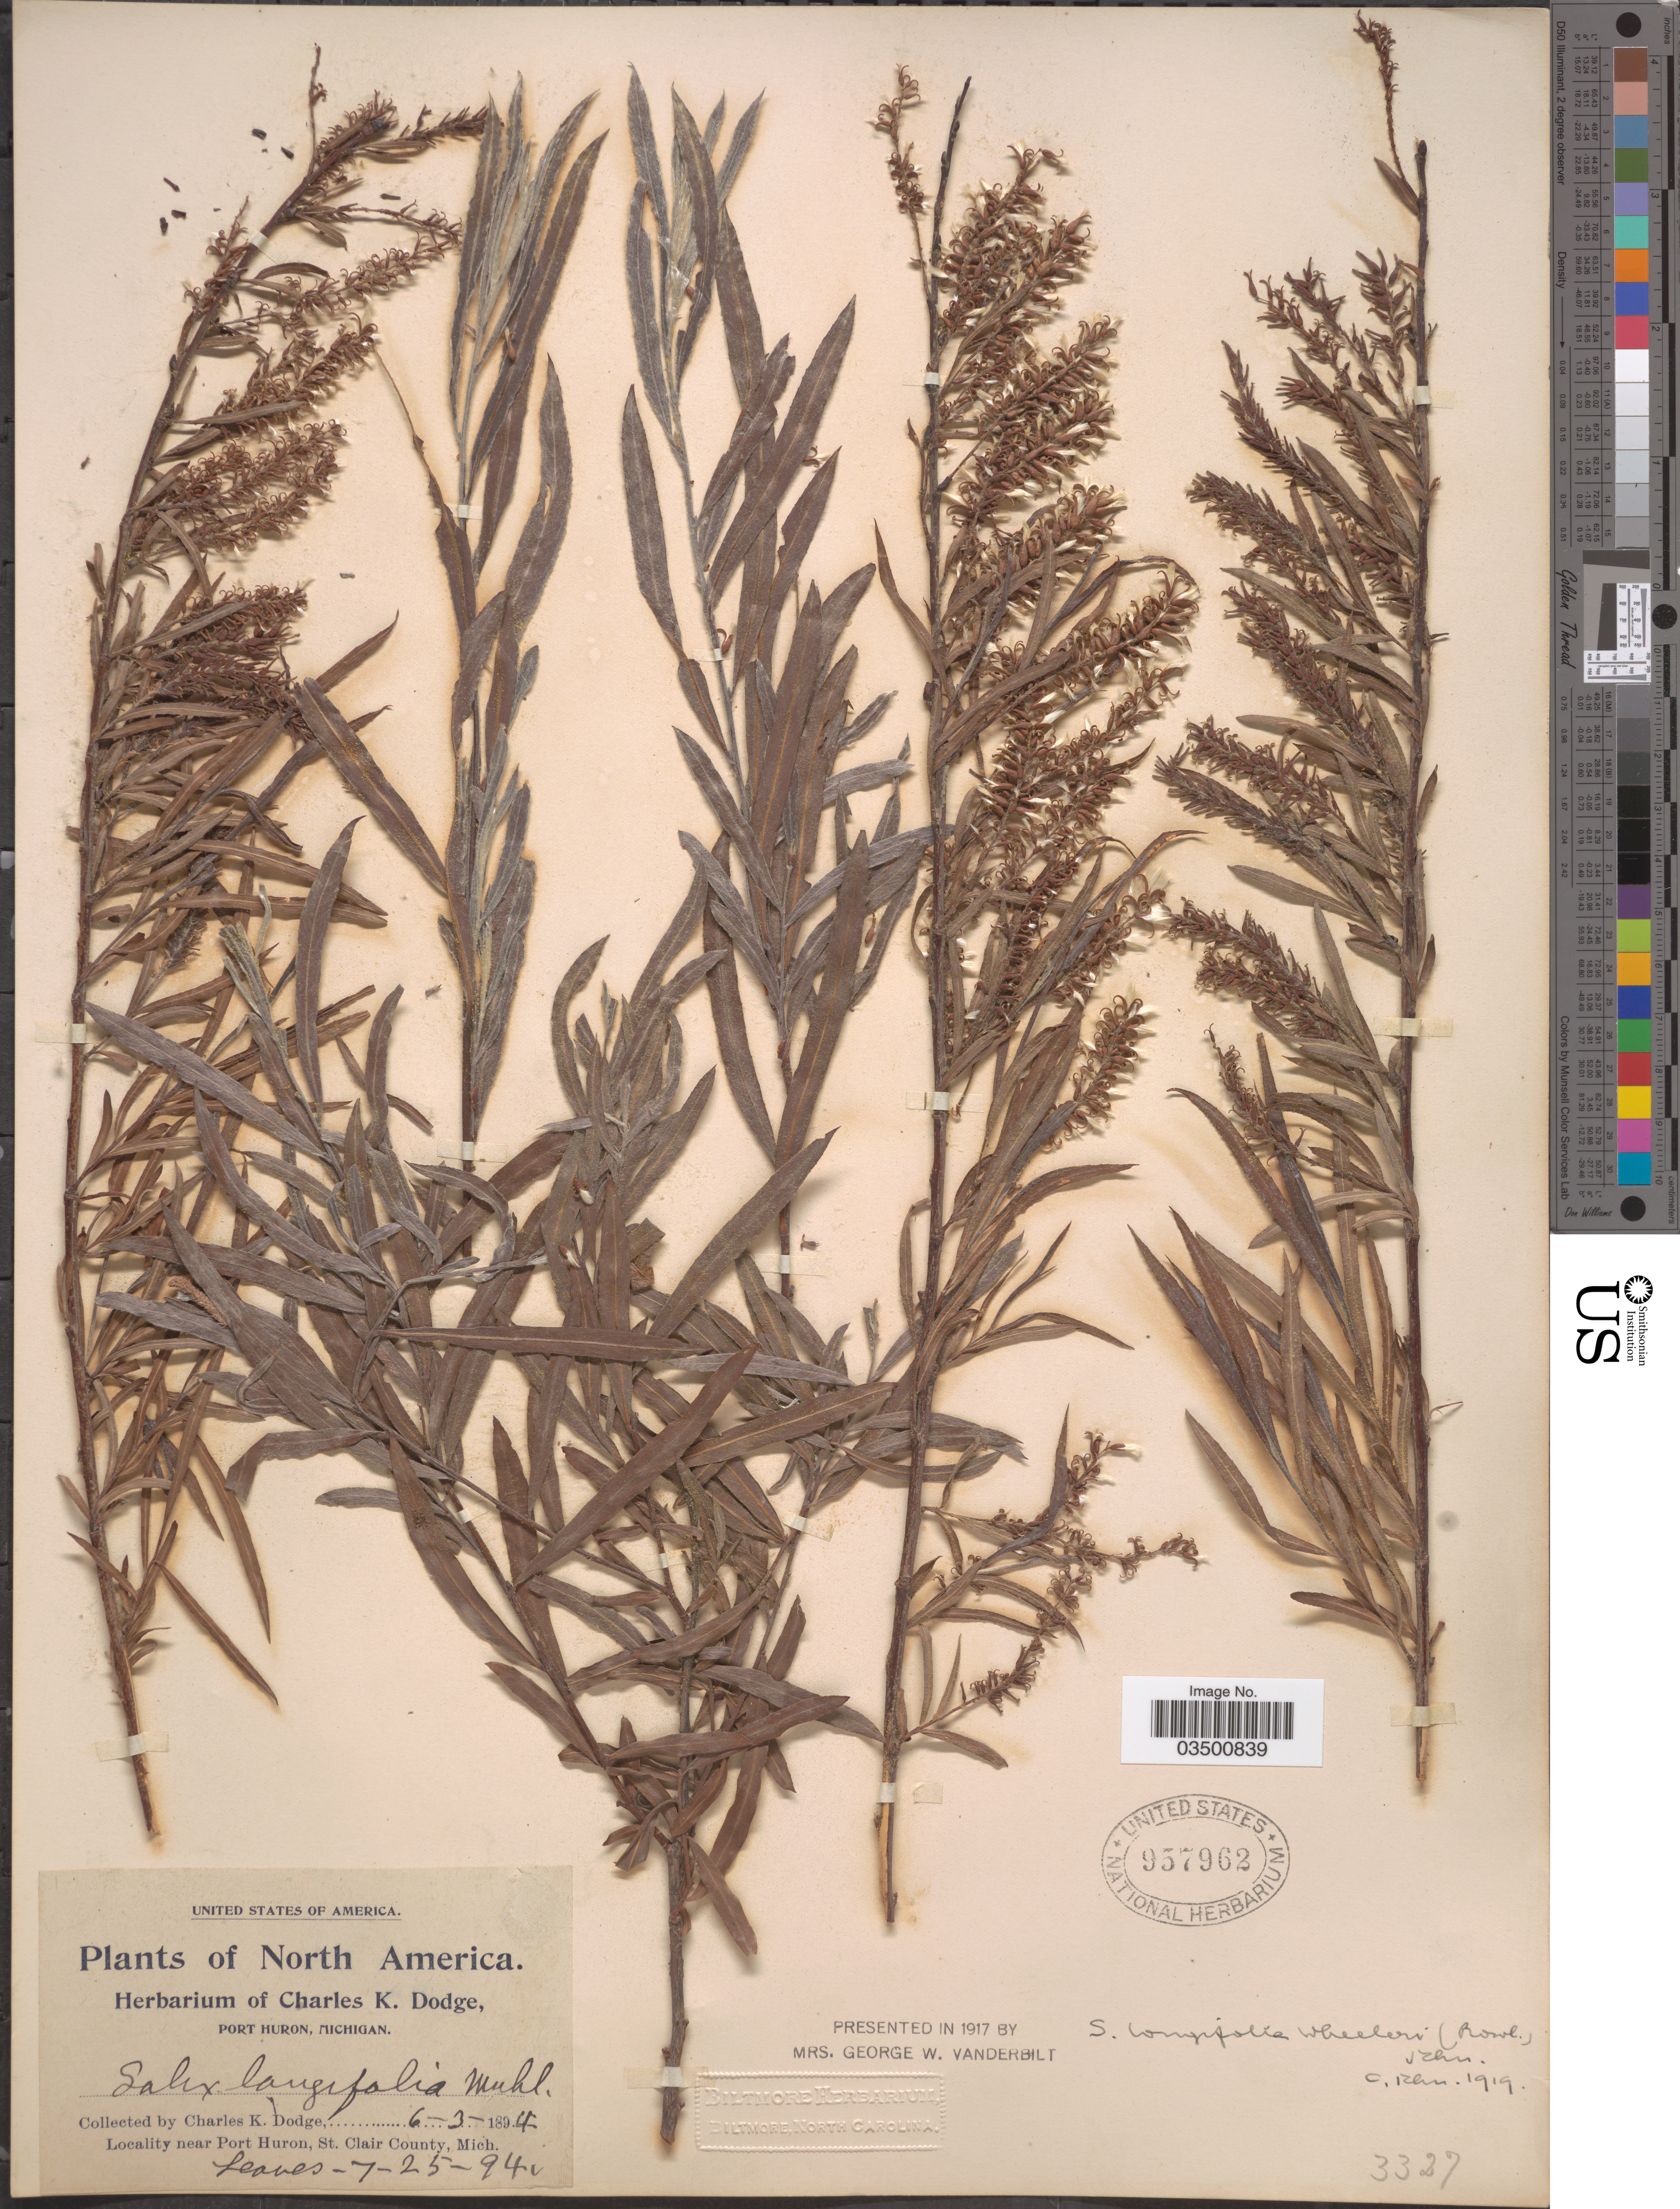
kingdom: Plantae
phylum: Tracheophyta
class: Magnoliopsida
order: Malpighiales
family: Salicaceae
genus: Salix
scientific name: Salix interior var. wheeleri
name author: Rowlee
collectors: C. K. Dodge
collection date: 1894-06-03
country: United States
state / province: Michigan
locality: Near Port Huron, St. Clair County.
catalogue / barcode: US 957962